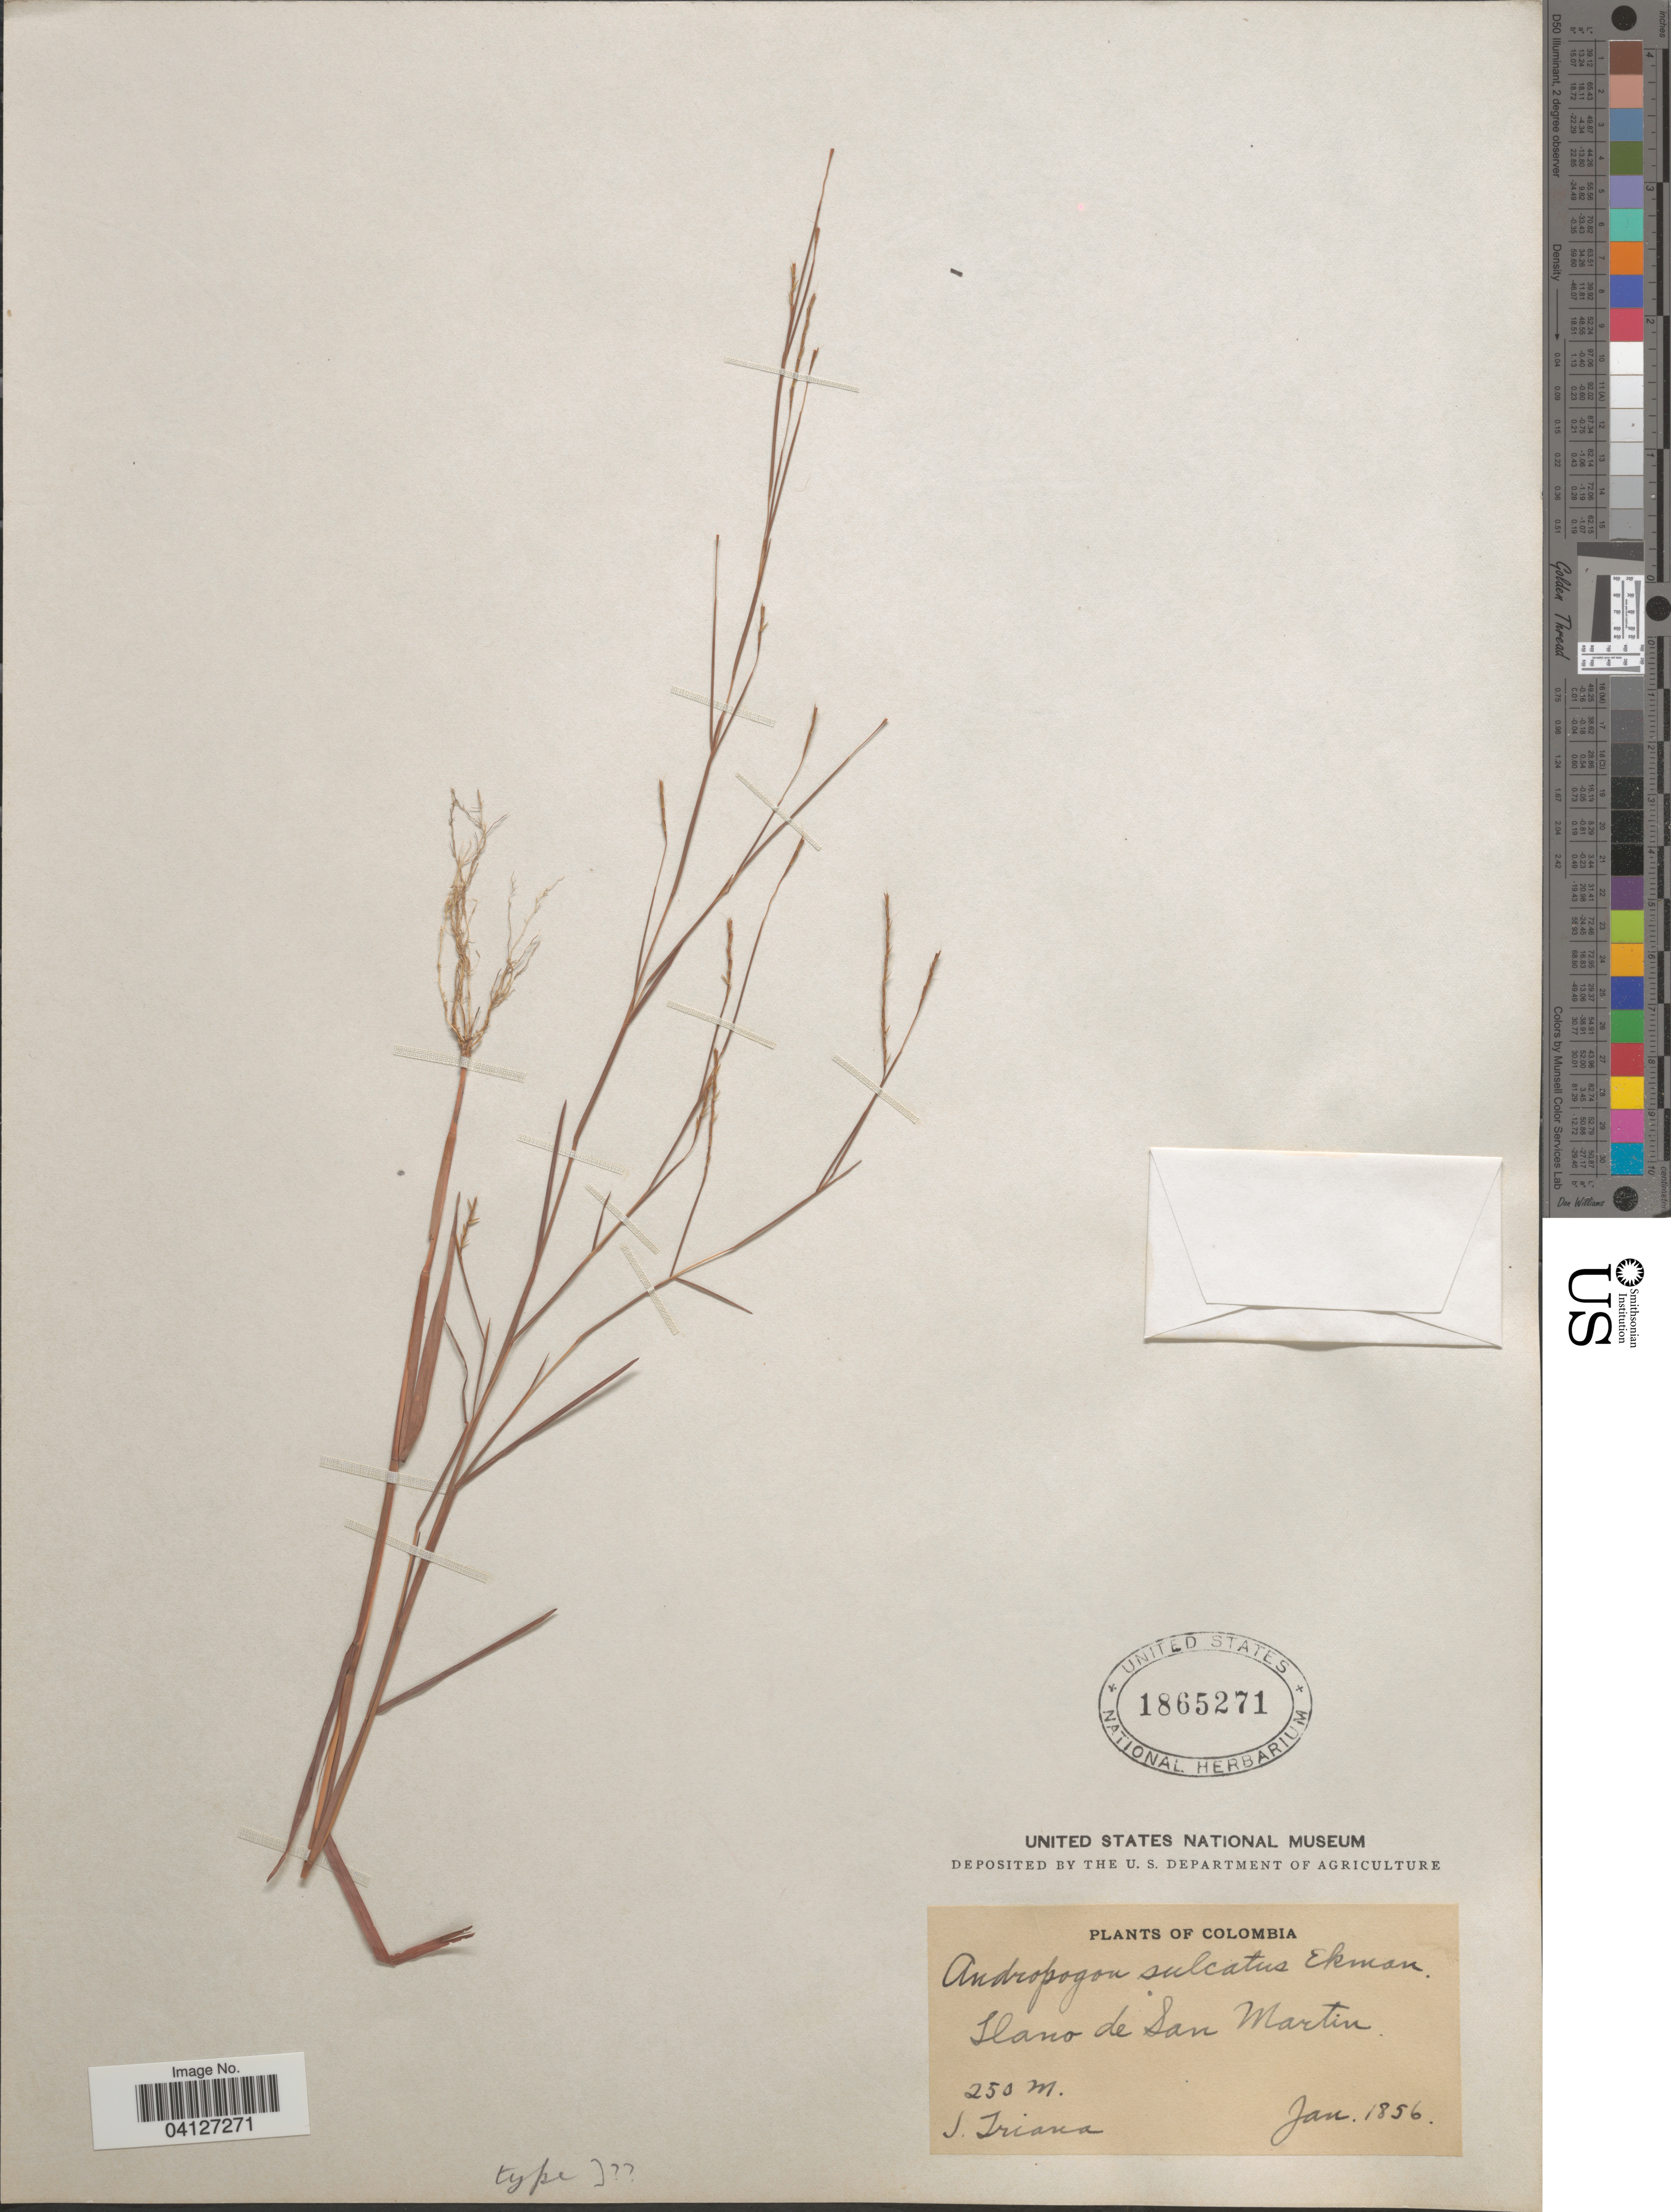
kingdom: Plantae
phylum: Tracheophyta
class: Liliopsida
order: Poales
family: Poaceae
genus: Andropogon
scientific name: Andropogon sulcatus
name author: Ekman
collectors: J. Triana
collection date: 1856-01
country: Colombia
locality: Llano de San Martin.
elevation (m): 250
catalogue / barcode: US 1865271